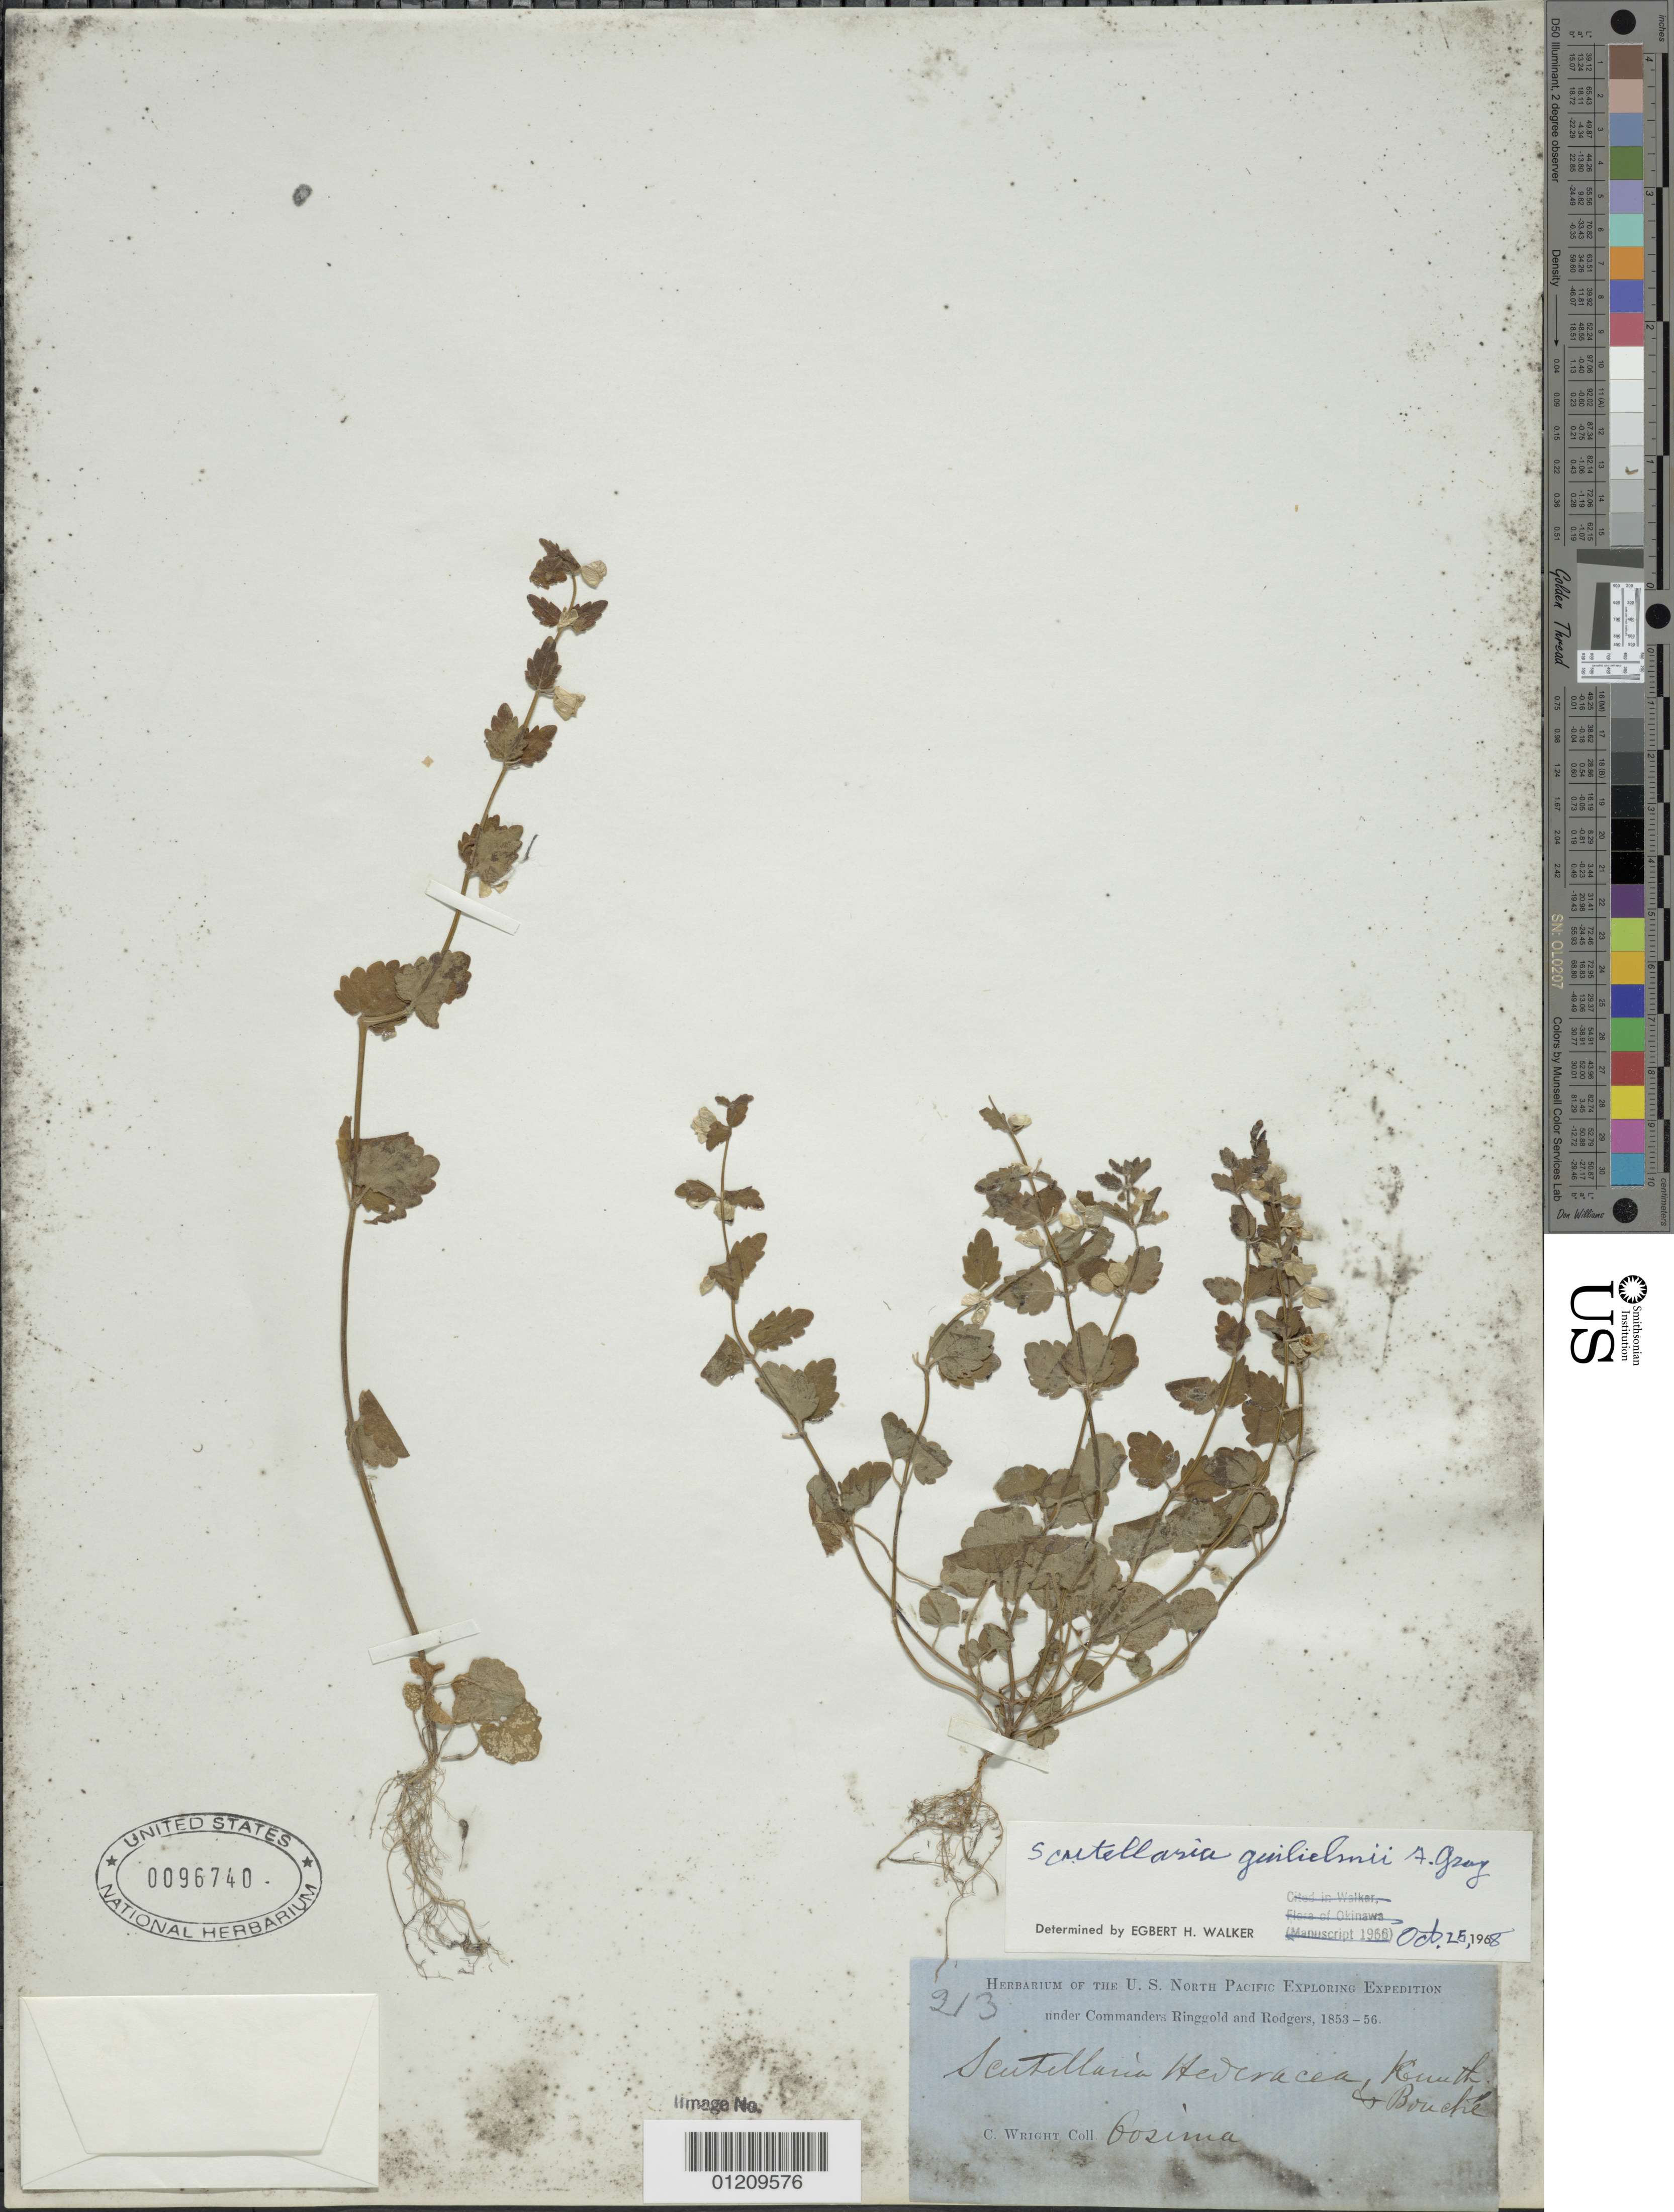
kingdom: Plantae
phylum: Tracheophyta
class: Magnoliopsida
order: Lamiales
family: Lamiaceae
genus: Scutellaria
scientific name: Scutellaria guilielmii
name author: A. Gray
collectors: C. Wright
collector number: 213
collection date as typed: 1853 to -- -- 1856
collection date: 1853/1856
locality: Gosima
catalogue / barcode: US 96740